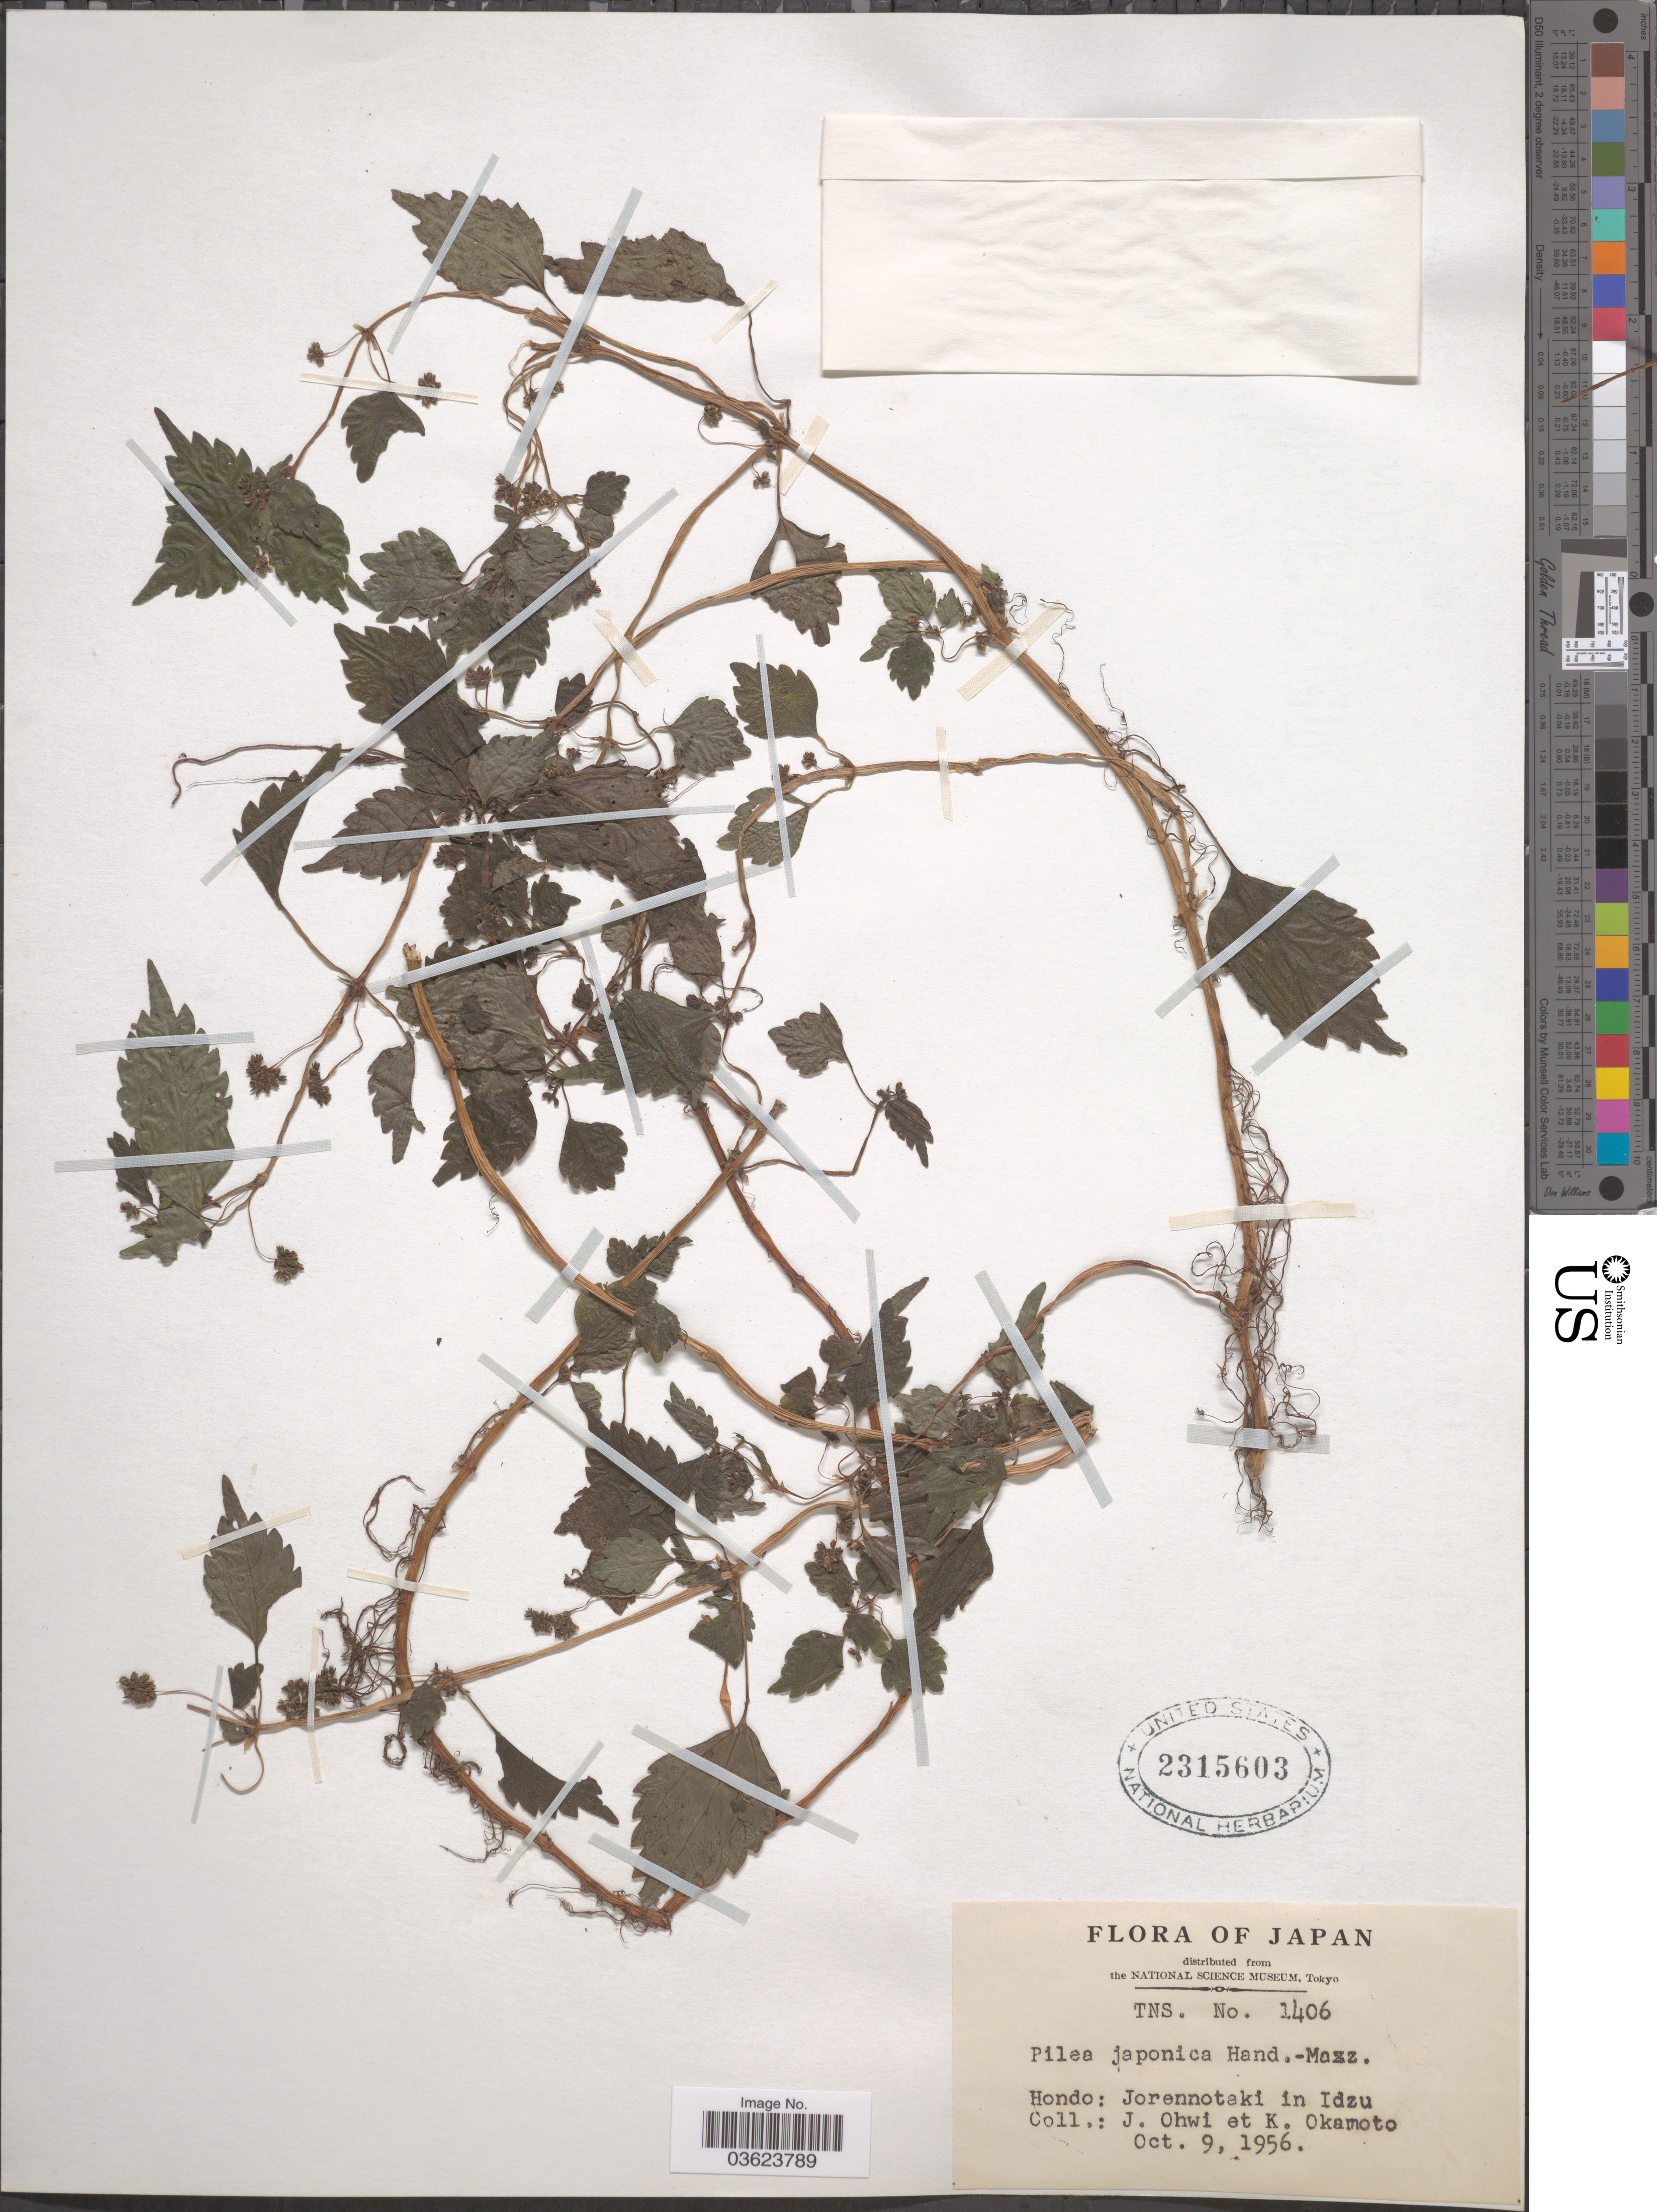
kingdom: Plantae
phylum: Tracheophyta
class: Magnoliopsida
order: Rosales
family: Urticaceae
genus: Pilea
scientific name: Pilea japonica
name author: (Maxim.) Hand.-Mazz.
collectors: J. Ohwi & K. Okamoto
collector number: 1406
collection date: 1956-10-09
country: Japan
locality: Hondo: Jorennotaki in Idzu.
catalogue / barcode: US 2315603